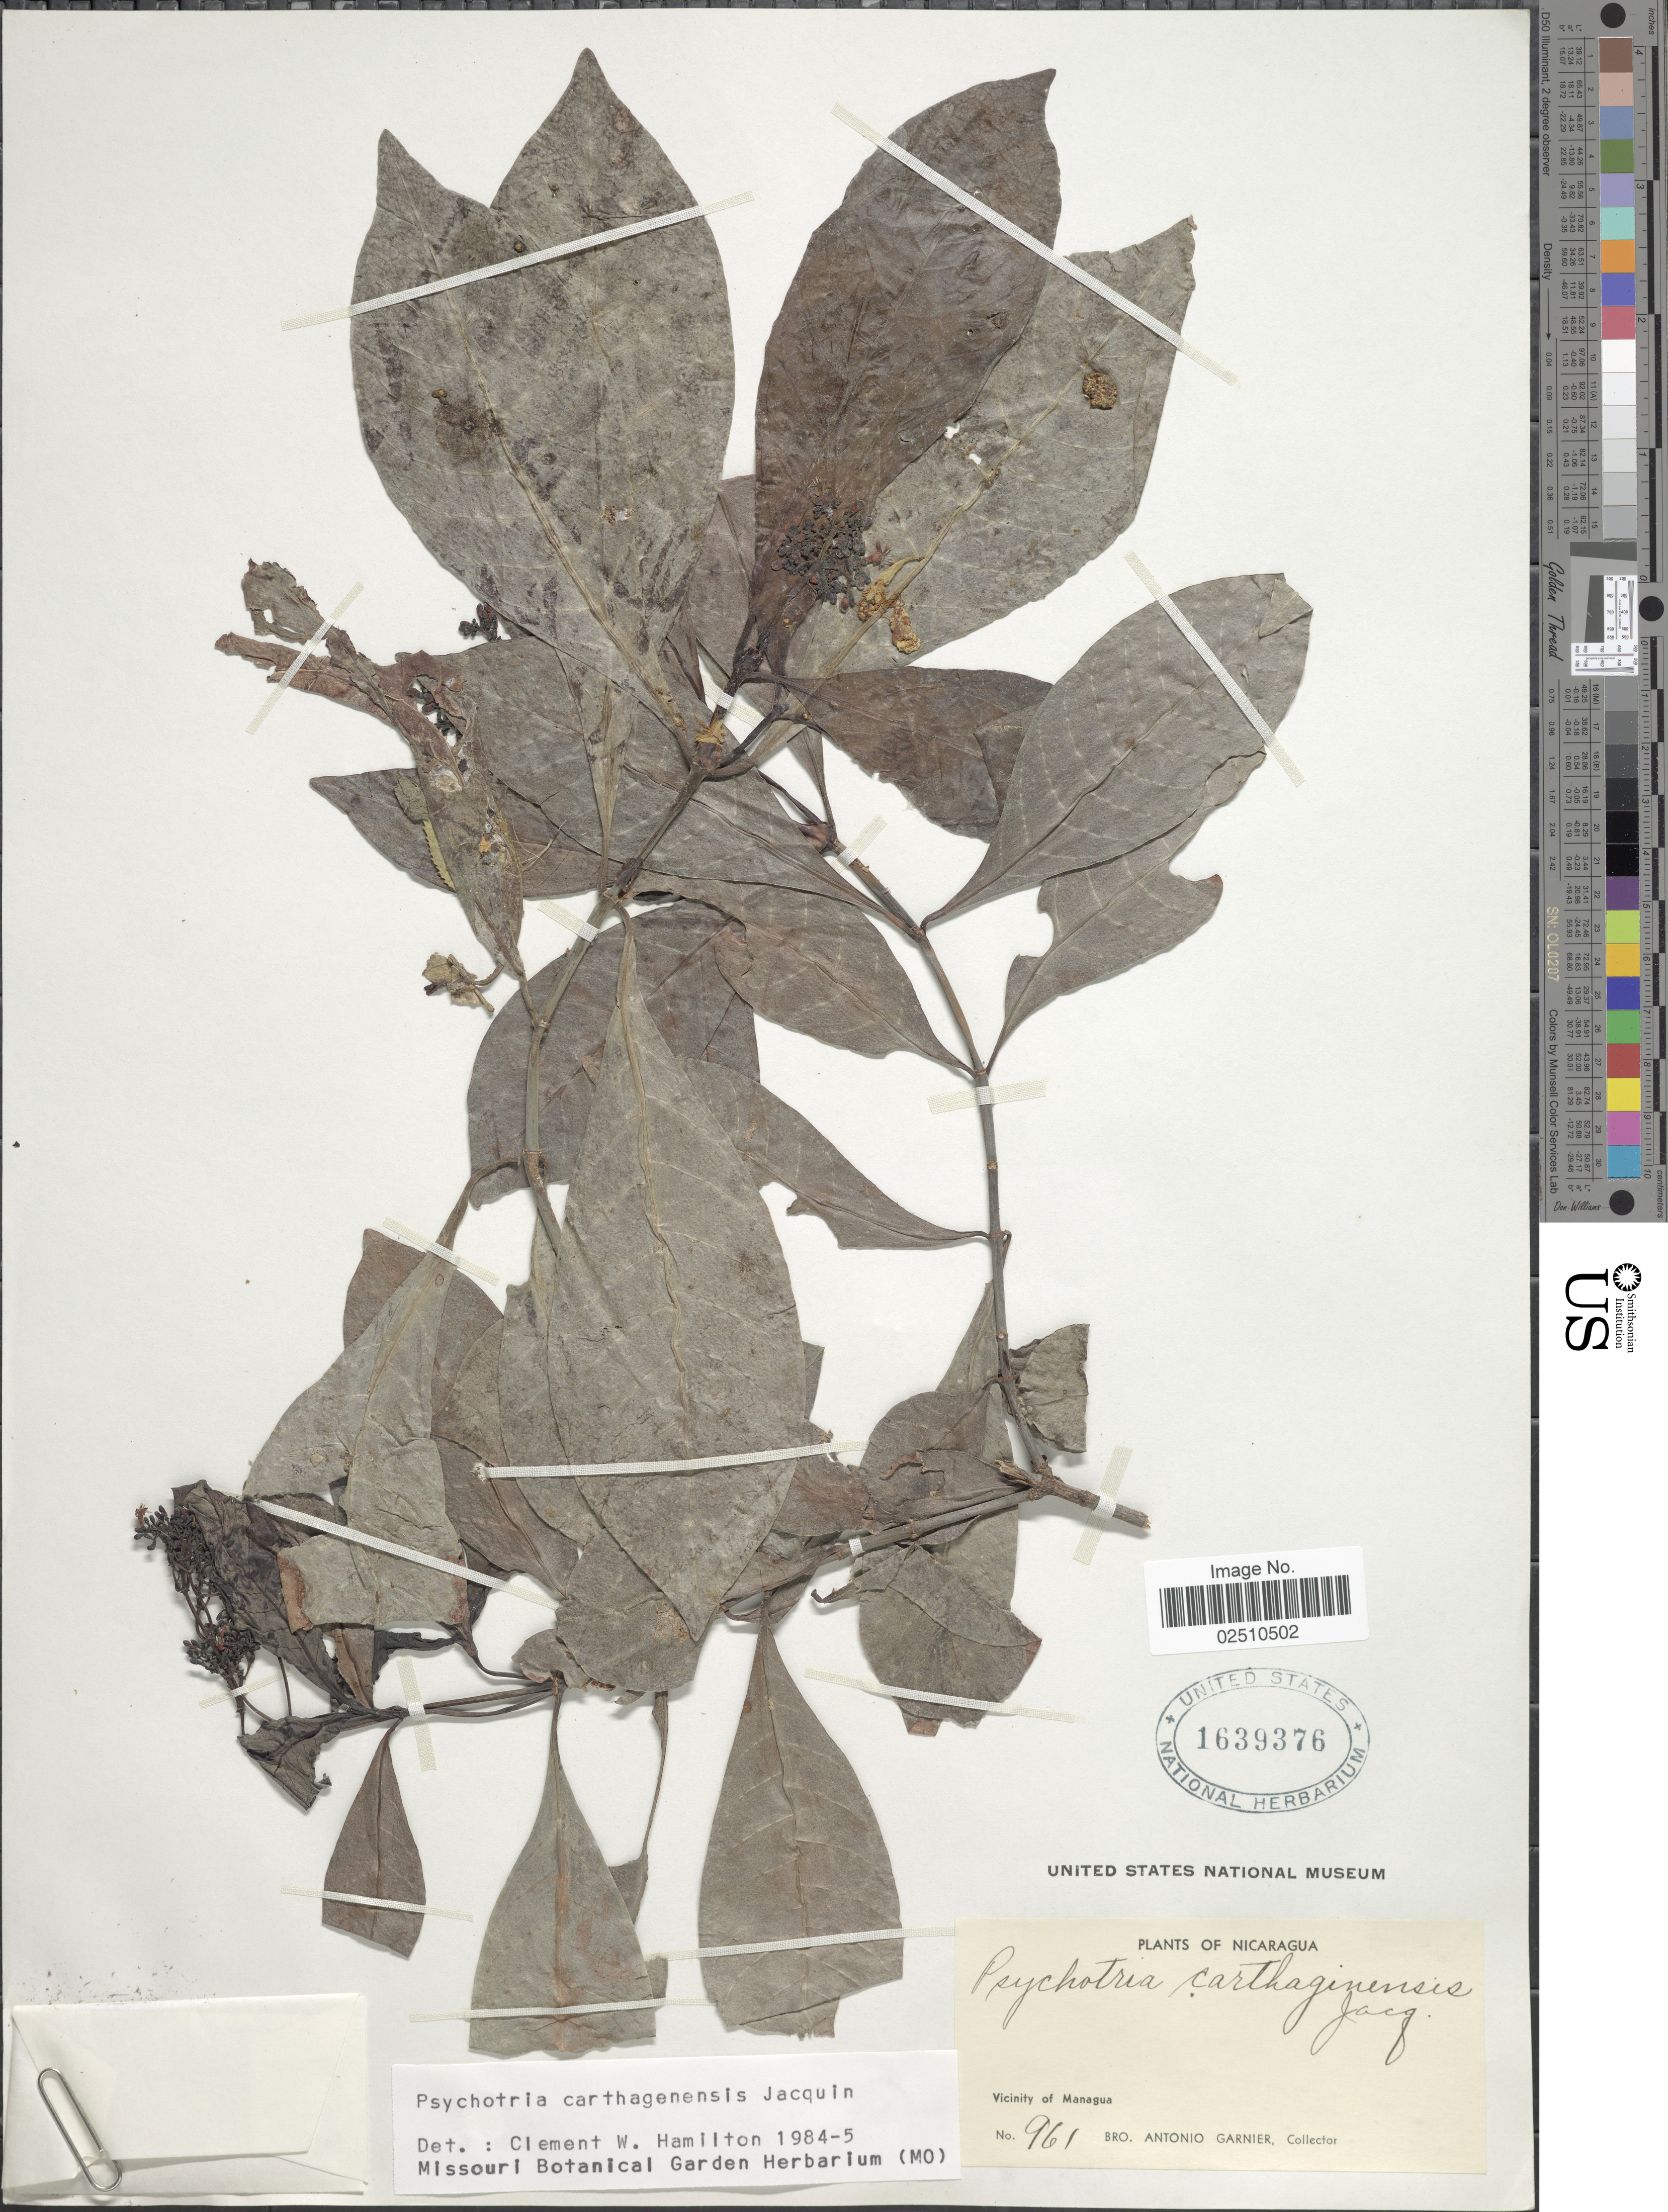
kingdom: Plantae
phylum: Tracheophyta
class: Magnoliopsida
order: Gentianales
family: Rubiaceae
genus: Psychotria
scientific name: Psychotria carthagenensis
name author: Jacq.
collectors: Bro. A. Garnier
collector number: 961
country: Nicaragua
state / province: Managua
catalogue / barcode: US 1639376